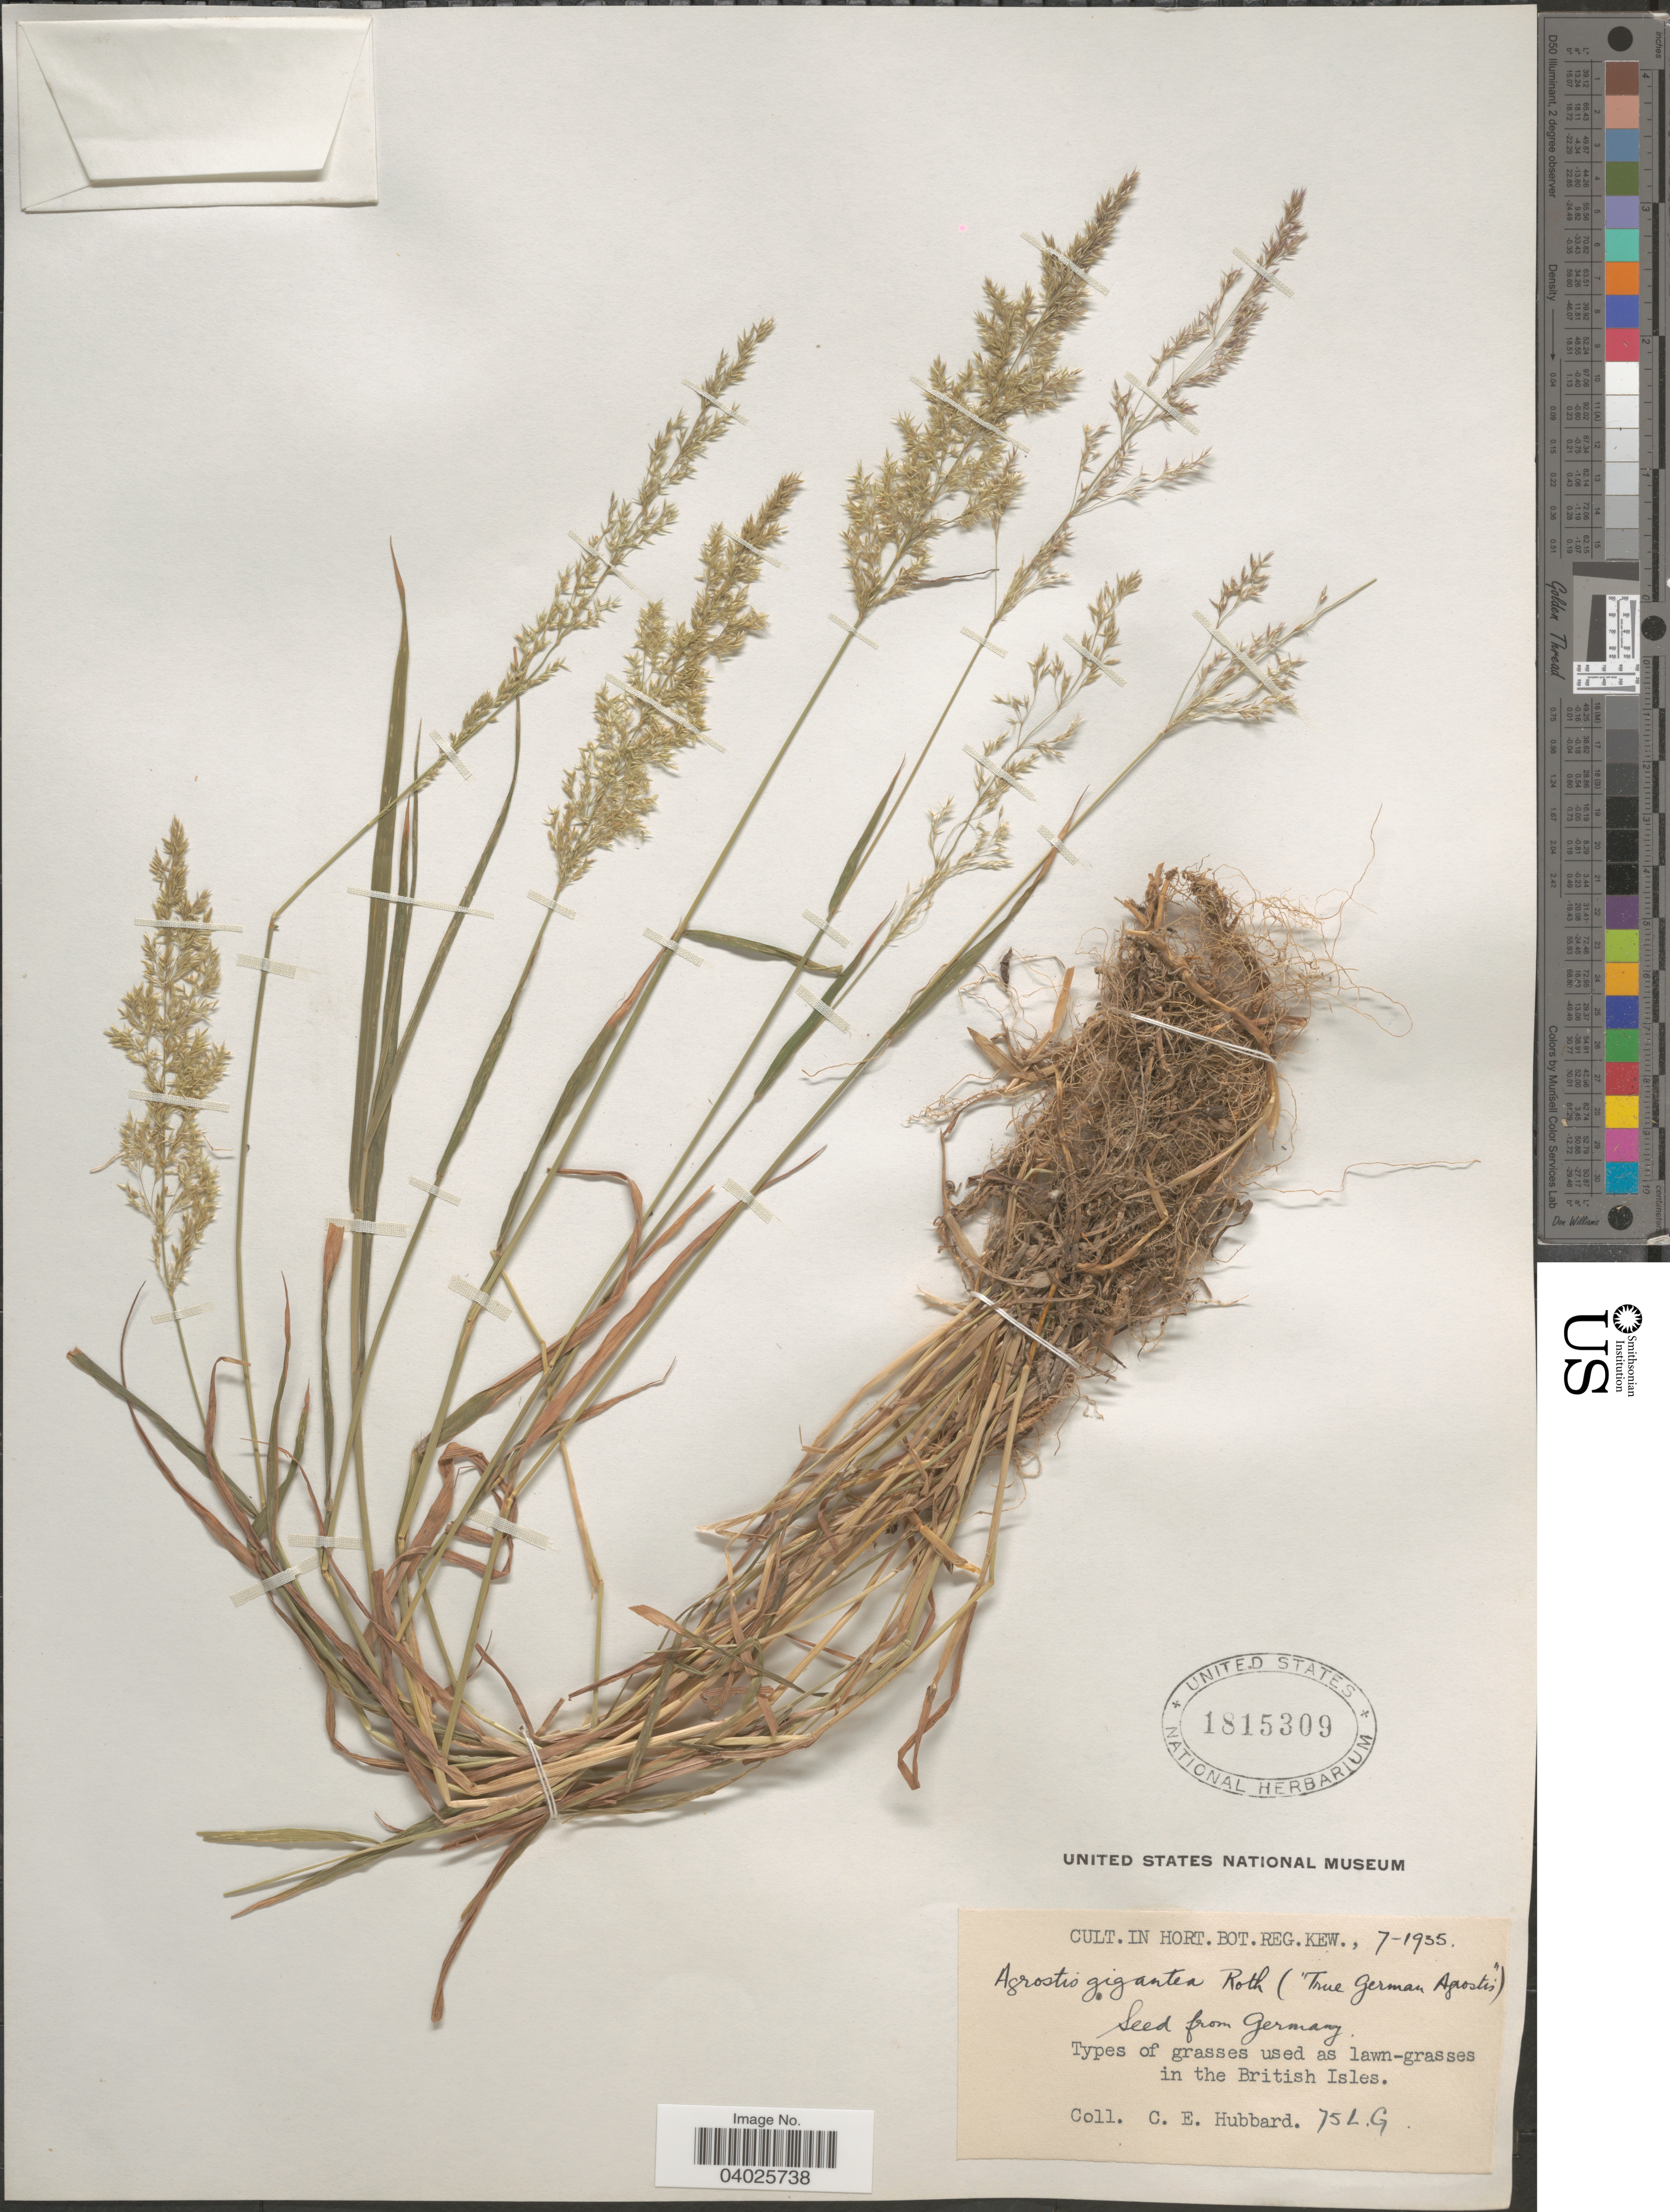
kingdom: Plantae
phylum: Tracheophyta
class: Liliopsida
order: Poales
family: Poaceae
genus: Agrostis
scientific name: Agrostis gigantea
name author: Roth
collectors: C. E. Hubbard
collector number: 75L.G.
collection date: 1935-07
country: United Kingdom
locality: Types of grasses used as lawn-grasses in the British Isles.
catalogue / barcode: US 1815309